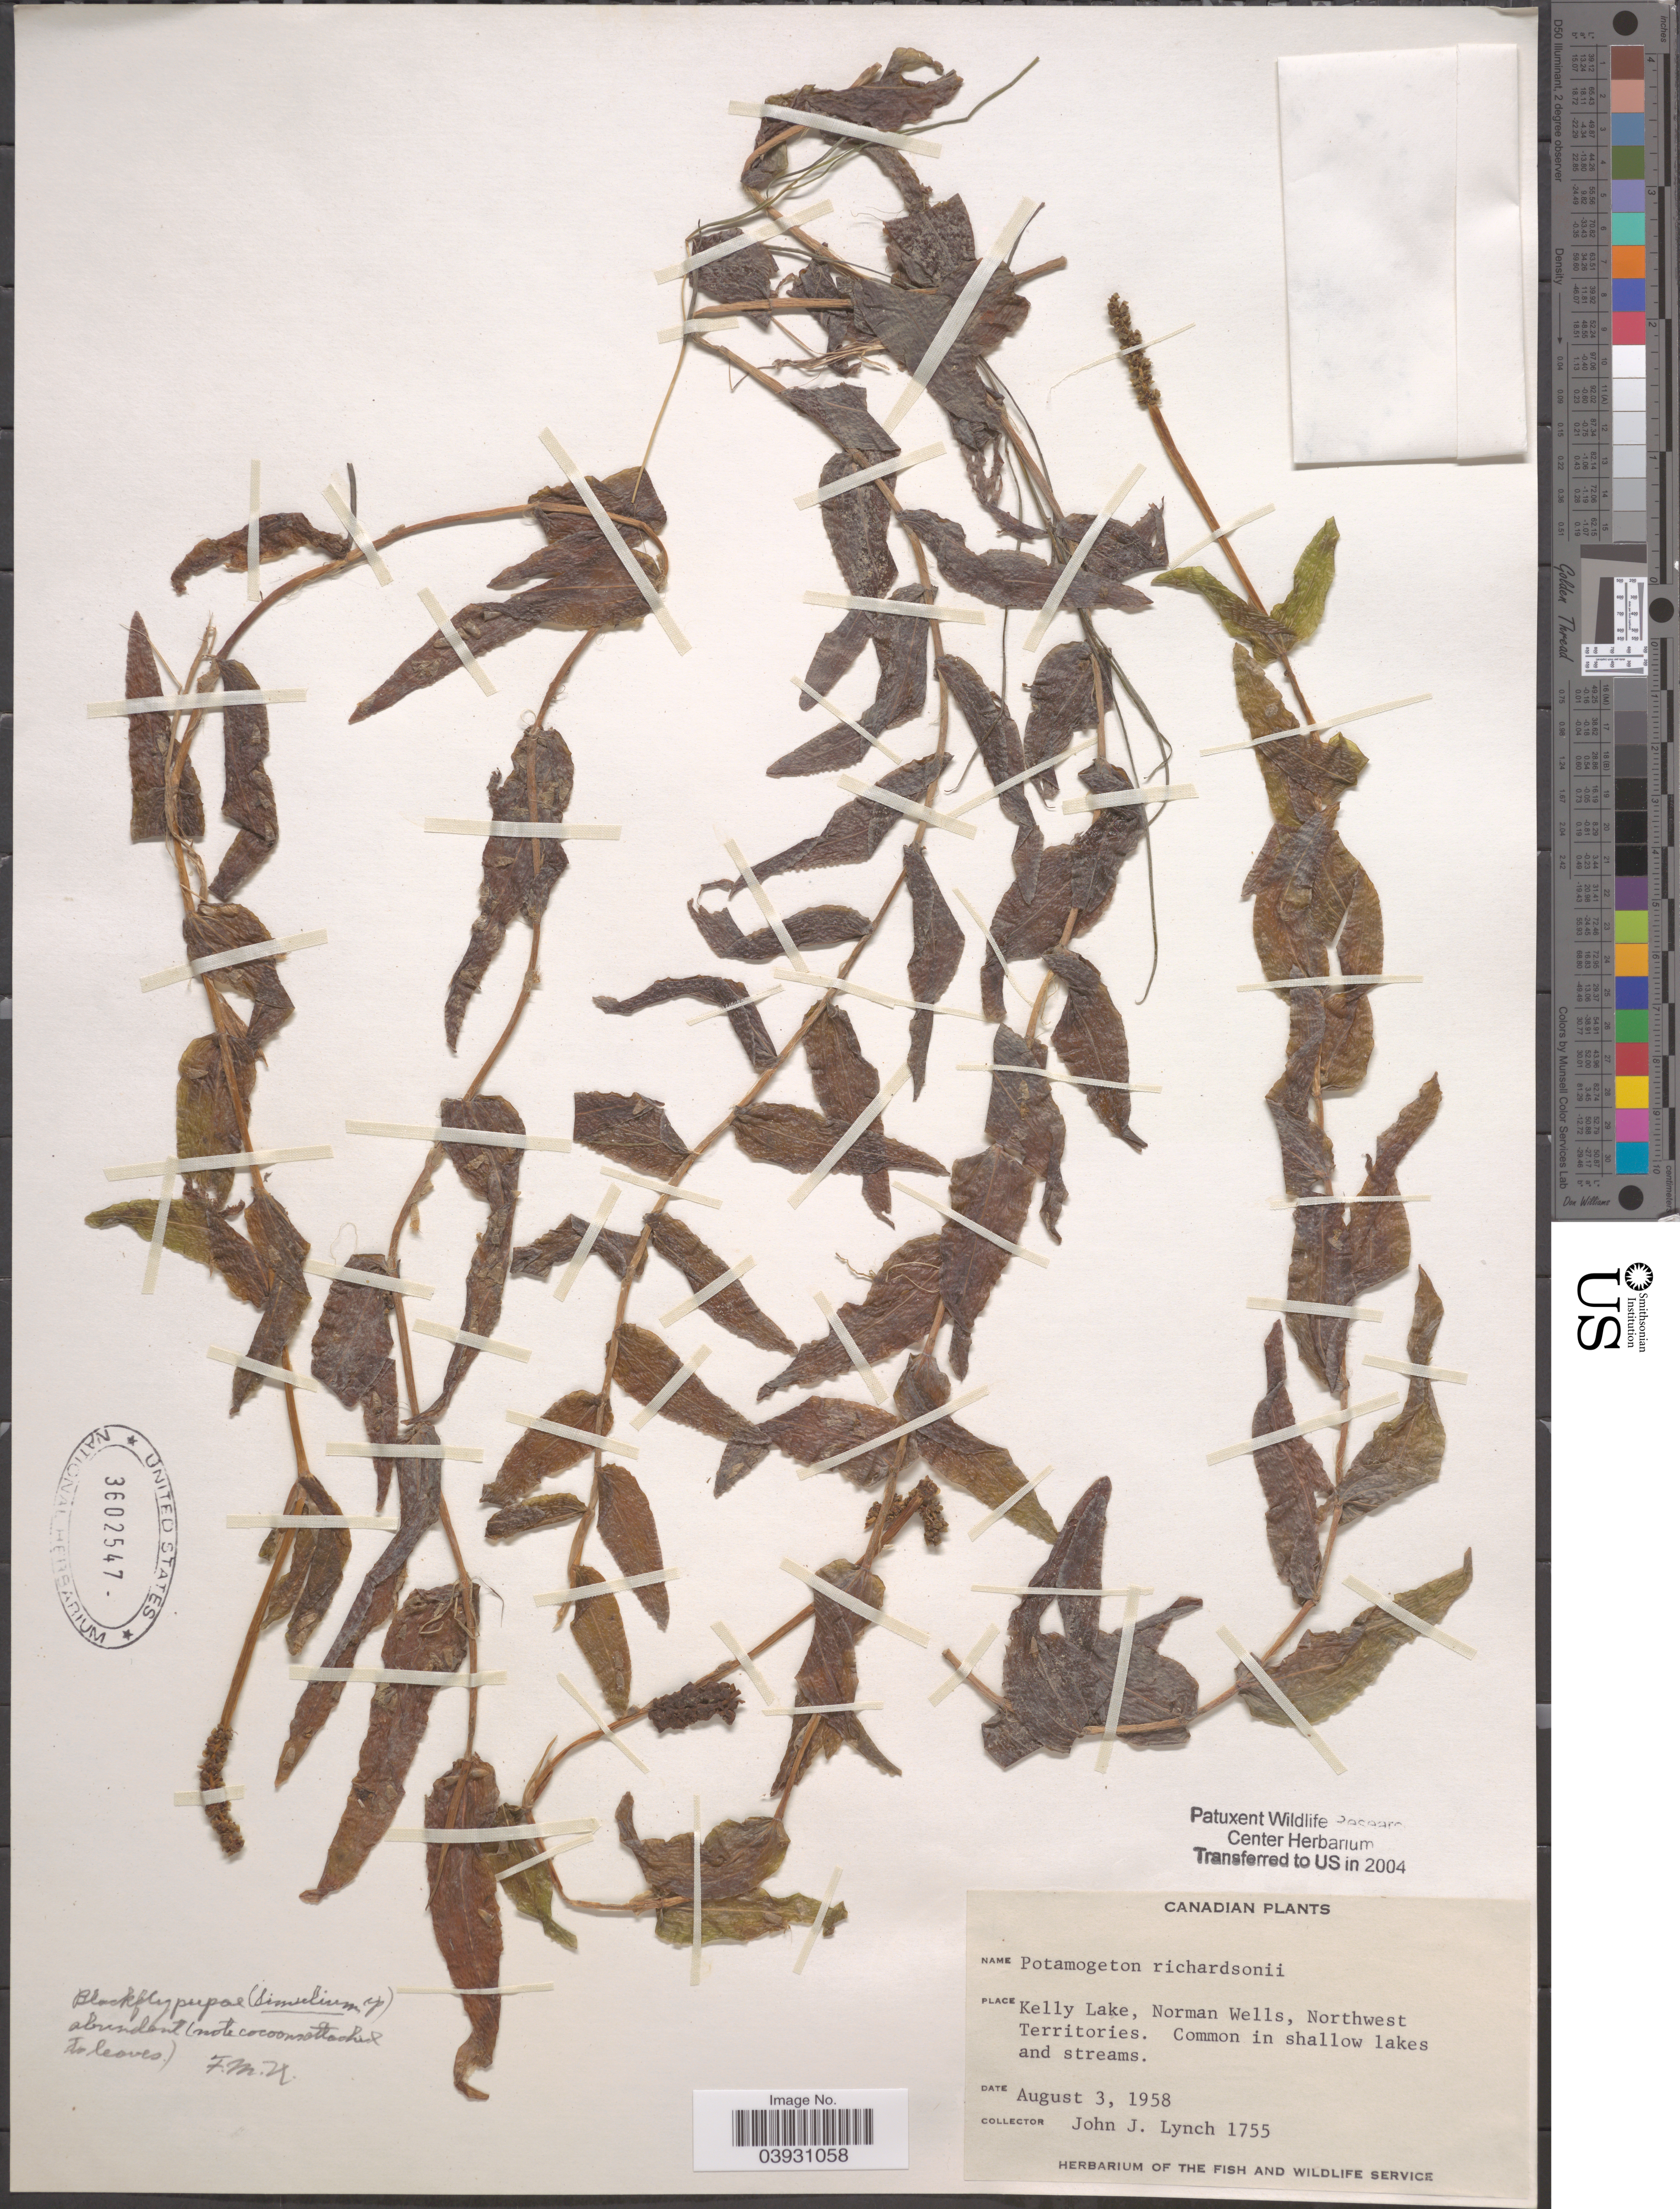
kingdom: Plantae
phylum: Tracheophyta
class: Liliopsida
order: Alismatales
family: Potamogetonaceae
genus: Potamogeton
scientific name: Potamogeton richardsonii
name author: (A.W. Benn.) Rydb.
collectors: J. Lynch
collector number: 1755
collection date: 1958-08-03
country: Canada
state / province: Northwest Territories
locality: Kelly Lake, Norman Wells. In shallow lakes and streams.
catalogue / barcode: US 3602547